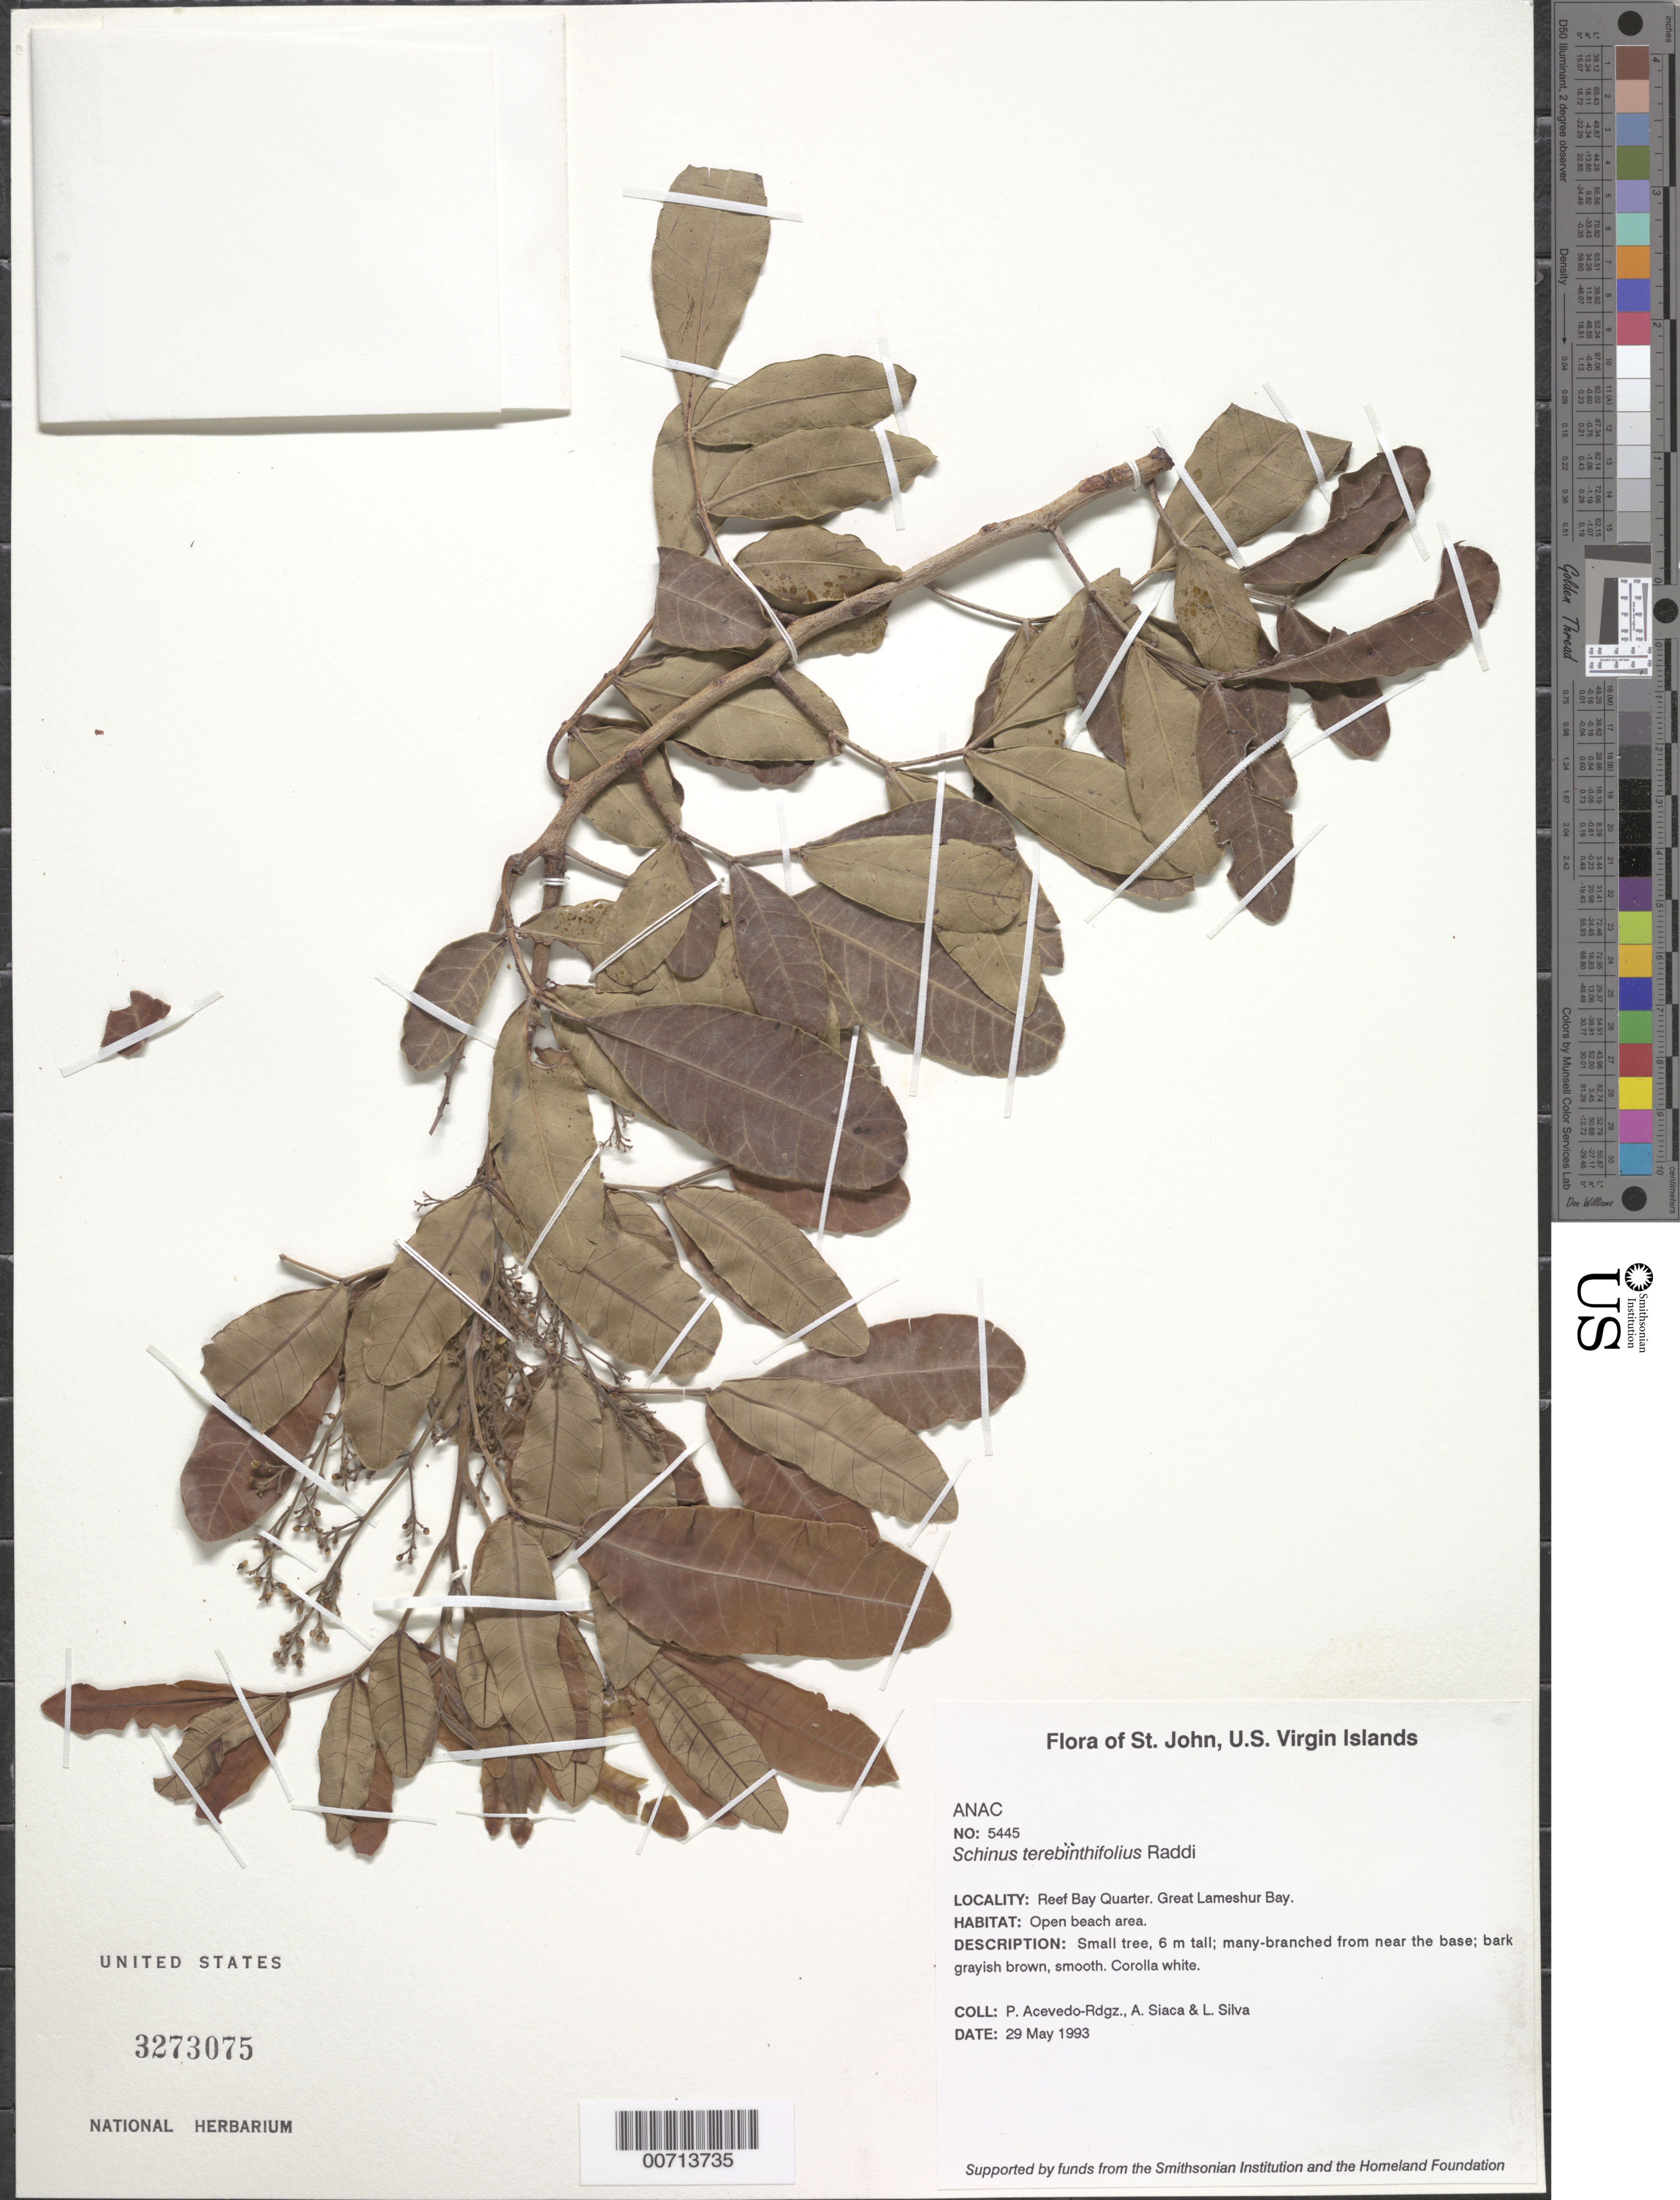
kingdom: Plantae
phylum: Tracheophyta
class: Magnoliopsida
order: Sapindales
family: Anacardiaceae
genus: Schinus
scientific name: Schinus terebinthifolia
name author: Raddi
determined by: Mitchell, J. D.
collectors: P. Acevedo-Rodr., A. Siaca & L. Silva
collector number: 5445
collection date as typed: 29 May 1993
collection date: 1993-05-29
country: U.S. Virgin Islands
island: St. John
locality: Reef Bay Quarter. Great Lameshur Bay.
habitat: Open beach area.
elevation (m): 0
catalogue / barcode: US 3273075